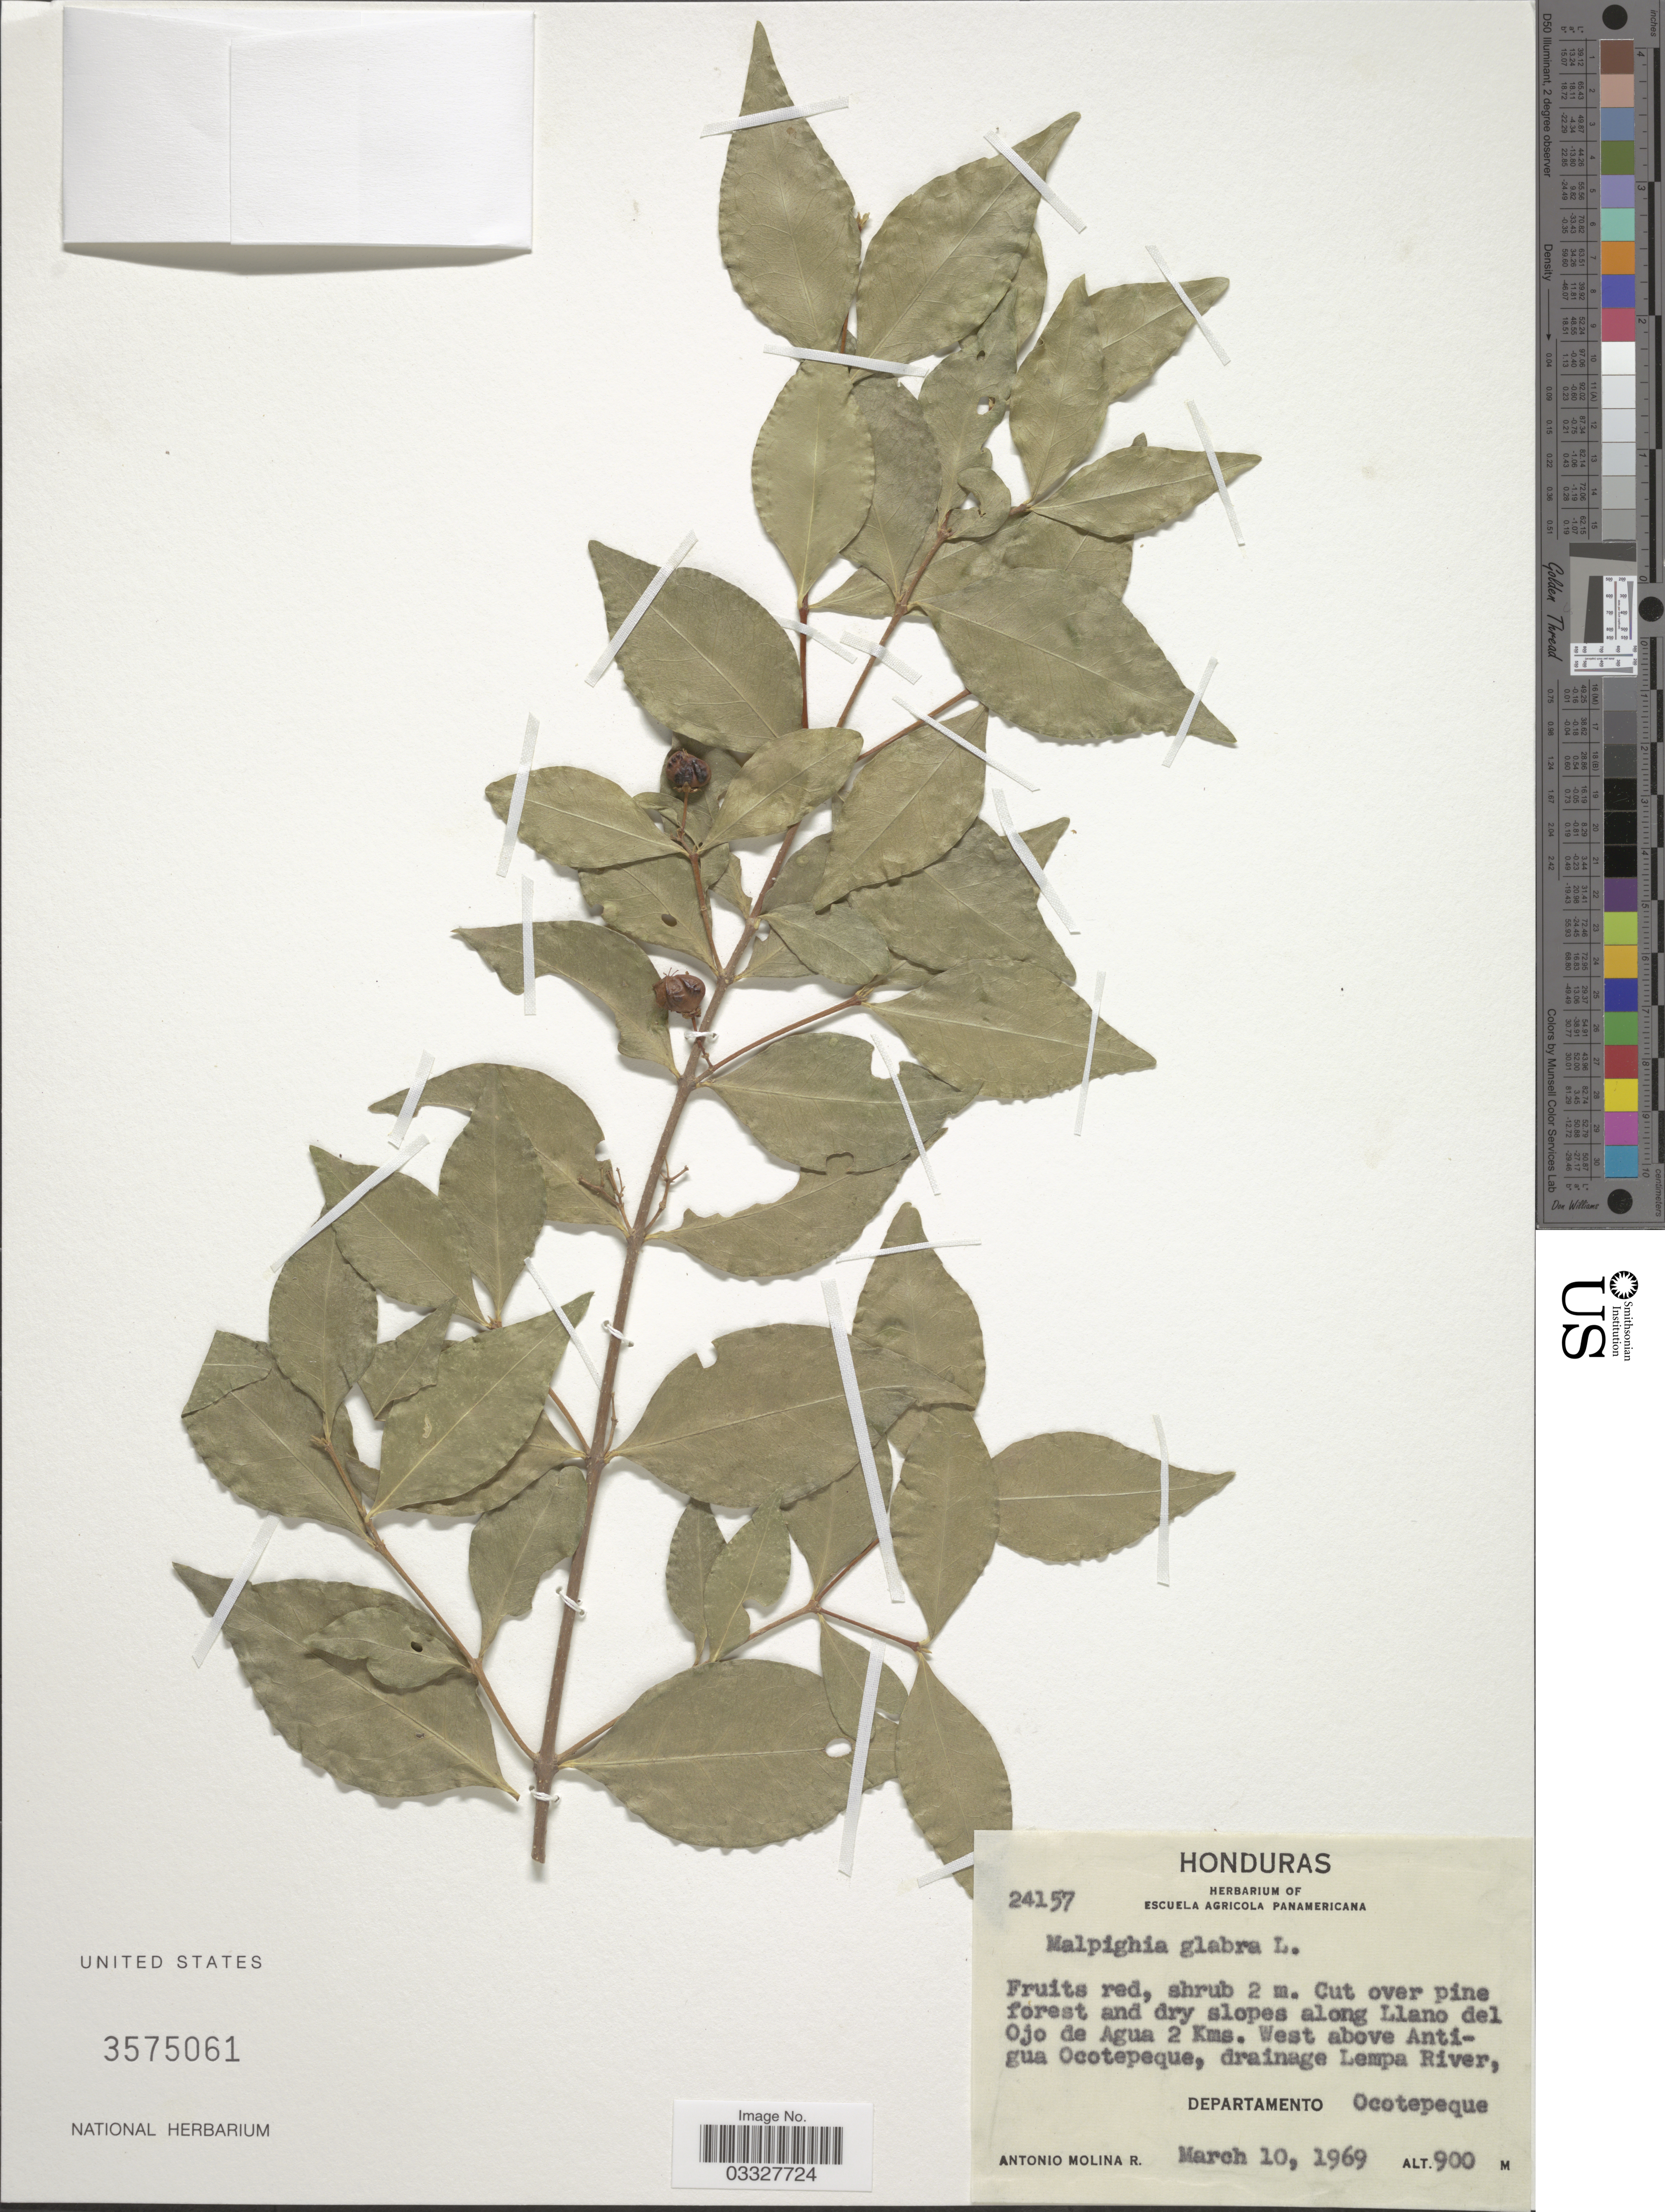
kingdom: Plantae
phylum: Tracheophyta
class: Magnoliopsida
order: Malpighiales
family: Malpighiaceae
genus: Malpighia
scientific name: Malpighia glabra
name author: L.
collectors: A. Molina R.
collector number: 24157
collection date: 1969-03-10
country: Honduras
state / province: Ocotepeque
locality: Cut over pine forest and dry slopes along Llano del Ojo de Agua 2 Kms. West above Antigua Ocotepeque, drainage Lempa River, Departamento Ocotepeque.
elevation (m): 900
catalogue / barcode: US 3575061